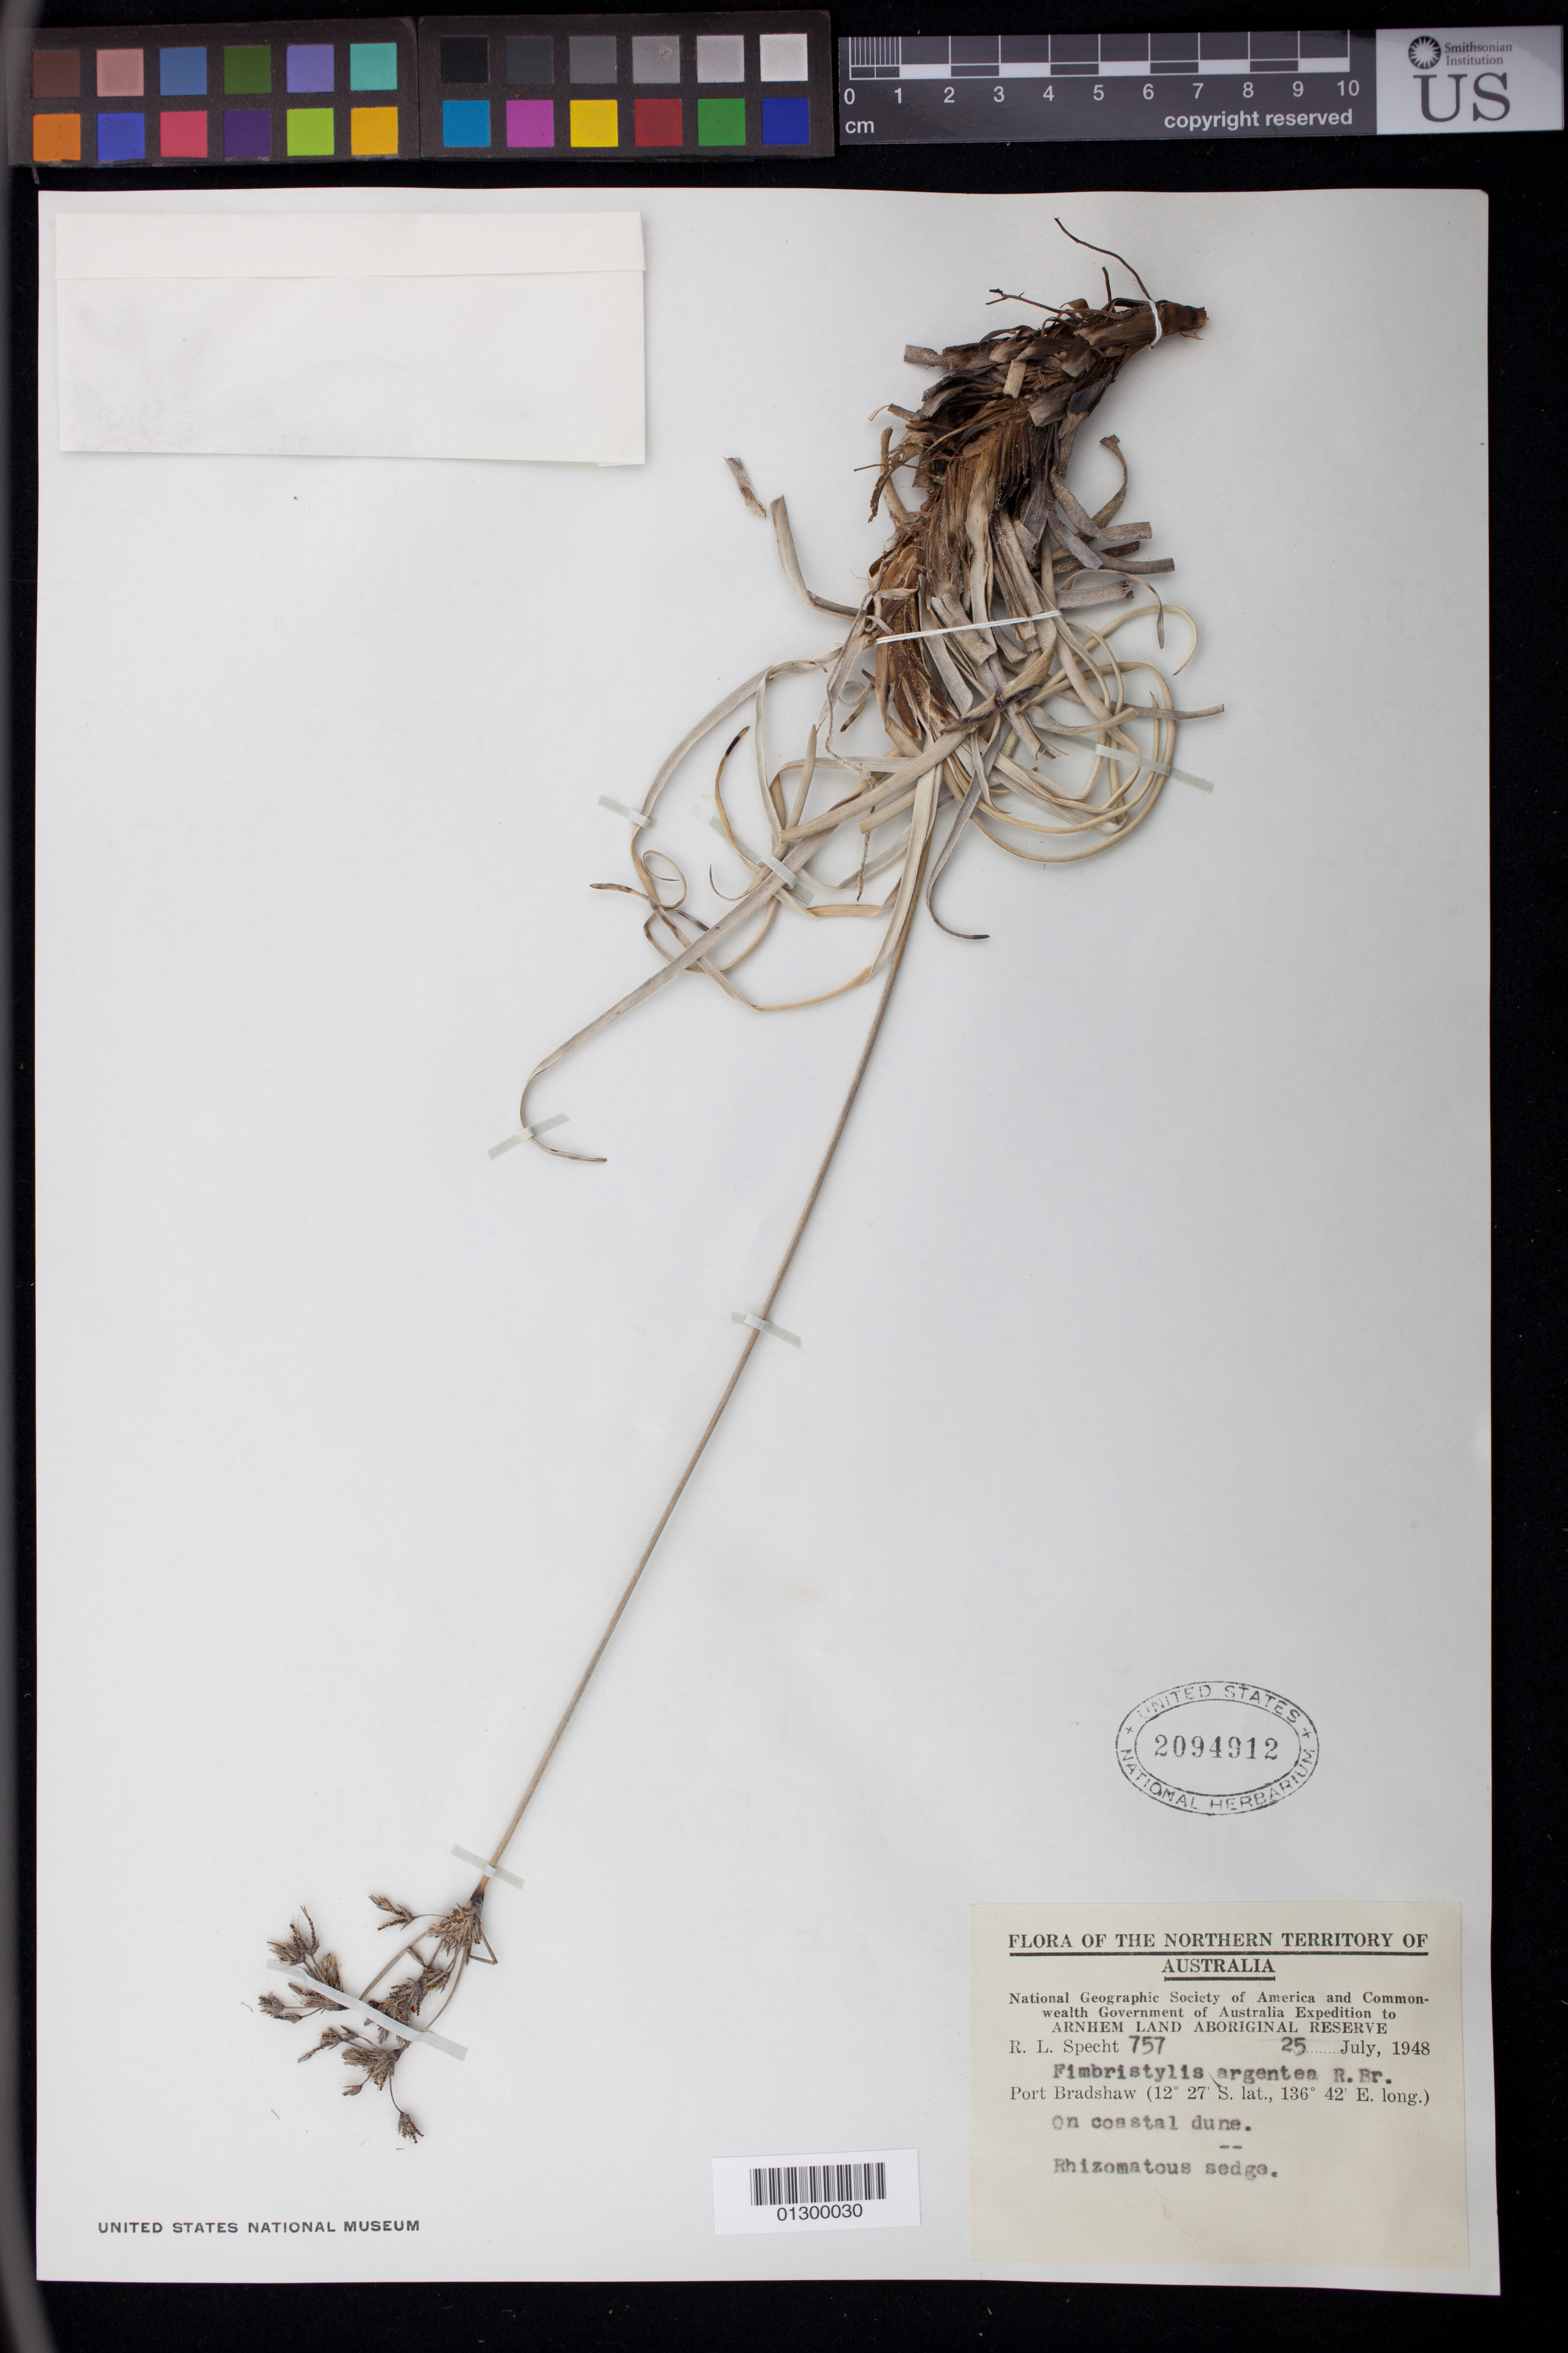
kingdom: Plantae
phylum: Tracheophyta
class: Liliopsida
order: Poales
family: Cyperaceae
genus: Fimbristylis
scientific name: Fimbristylis argentea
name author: (Rottb.) Vahl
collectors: R. L. Specht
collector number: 757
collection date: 1948-07-25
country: Australia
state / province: Northern Territory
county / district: East Arnhem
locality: Port Bradshaw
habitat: On coastal dune.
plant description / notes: Rhizomatous sedge.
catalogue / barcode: US 2094912